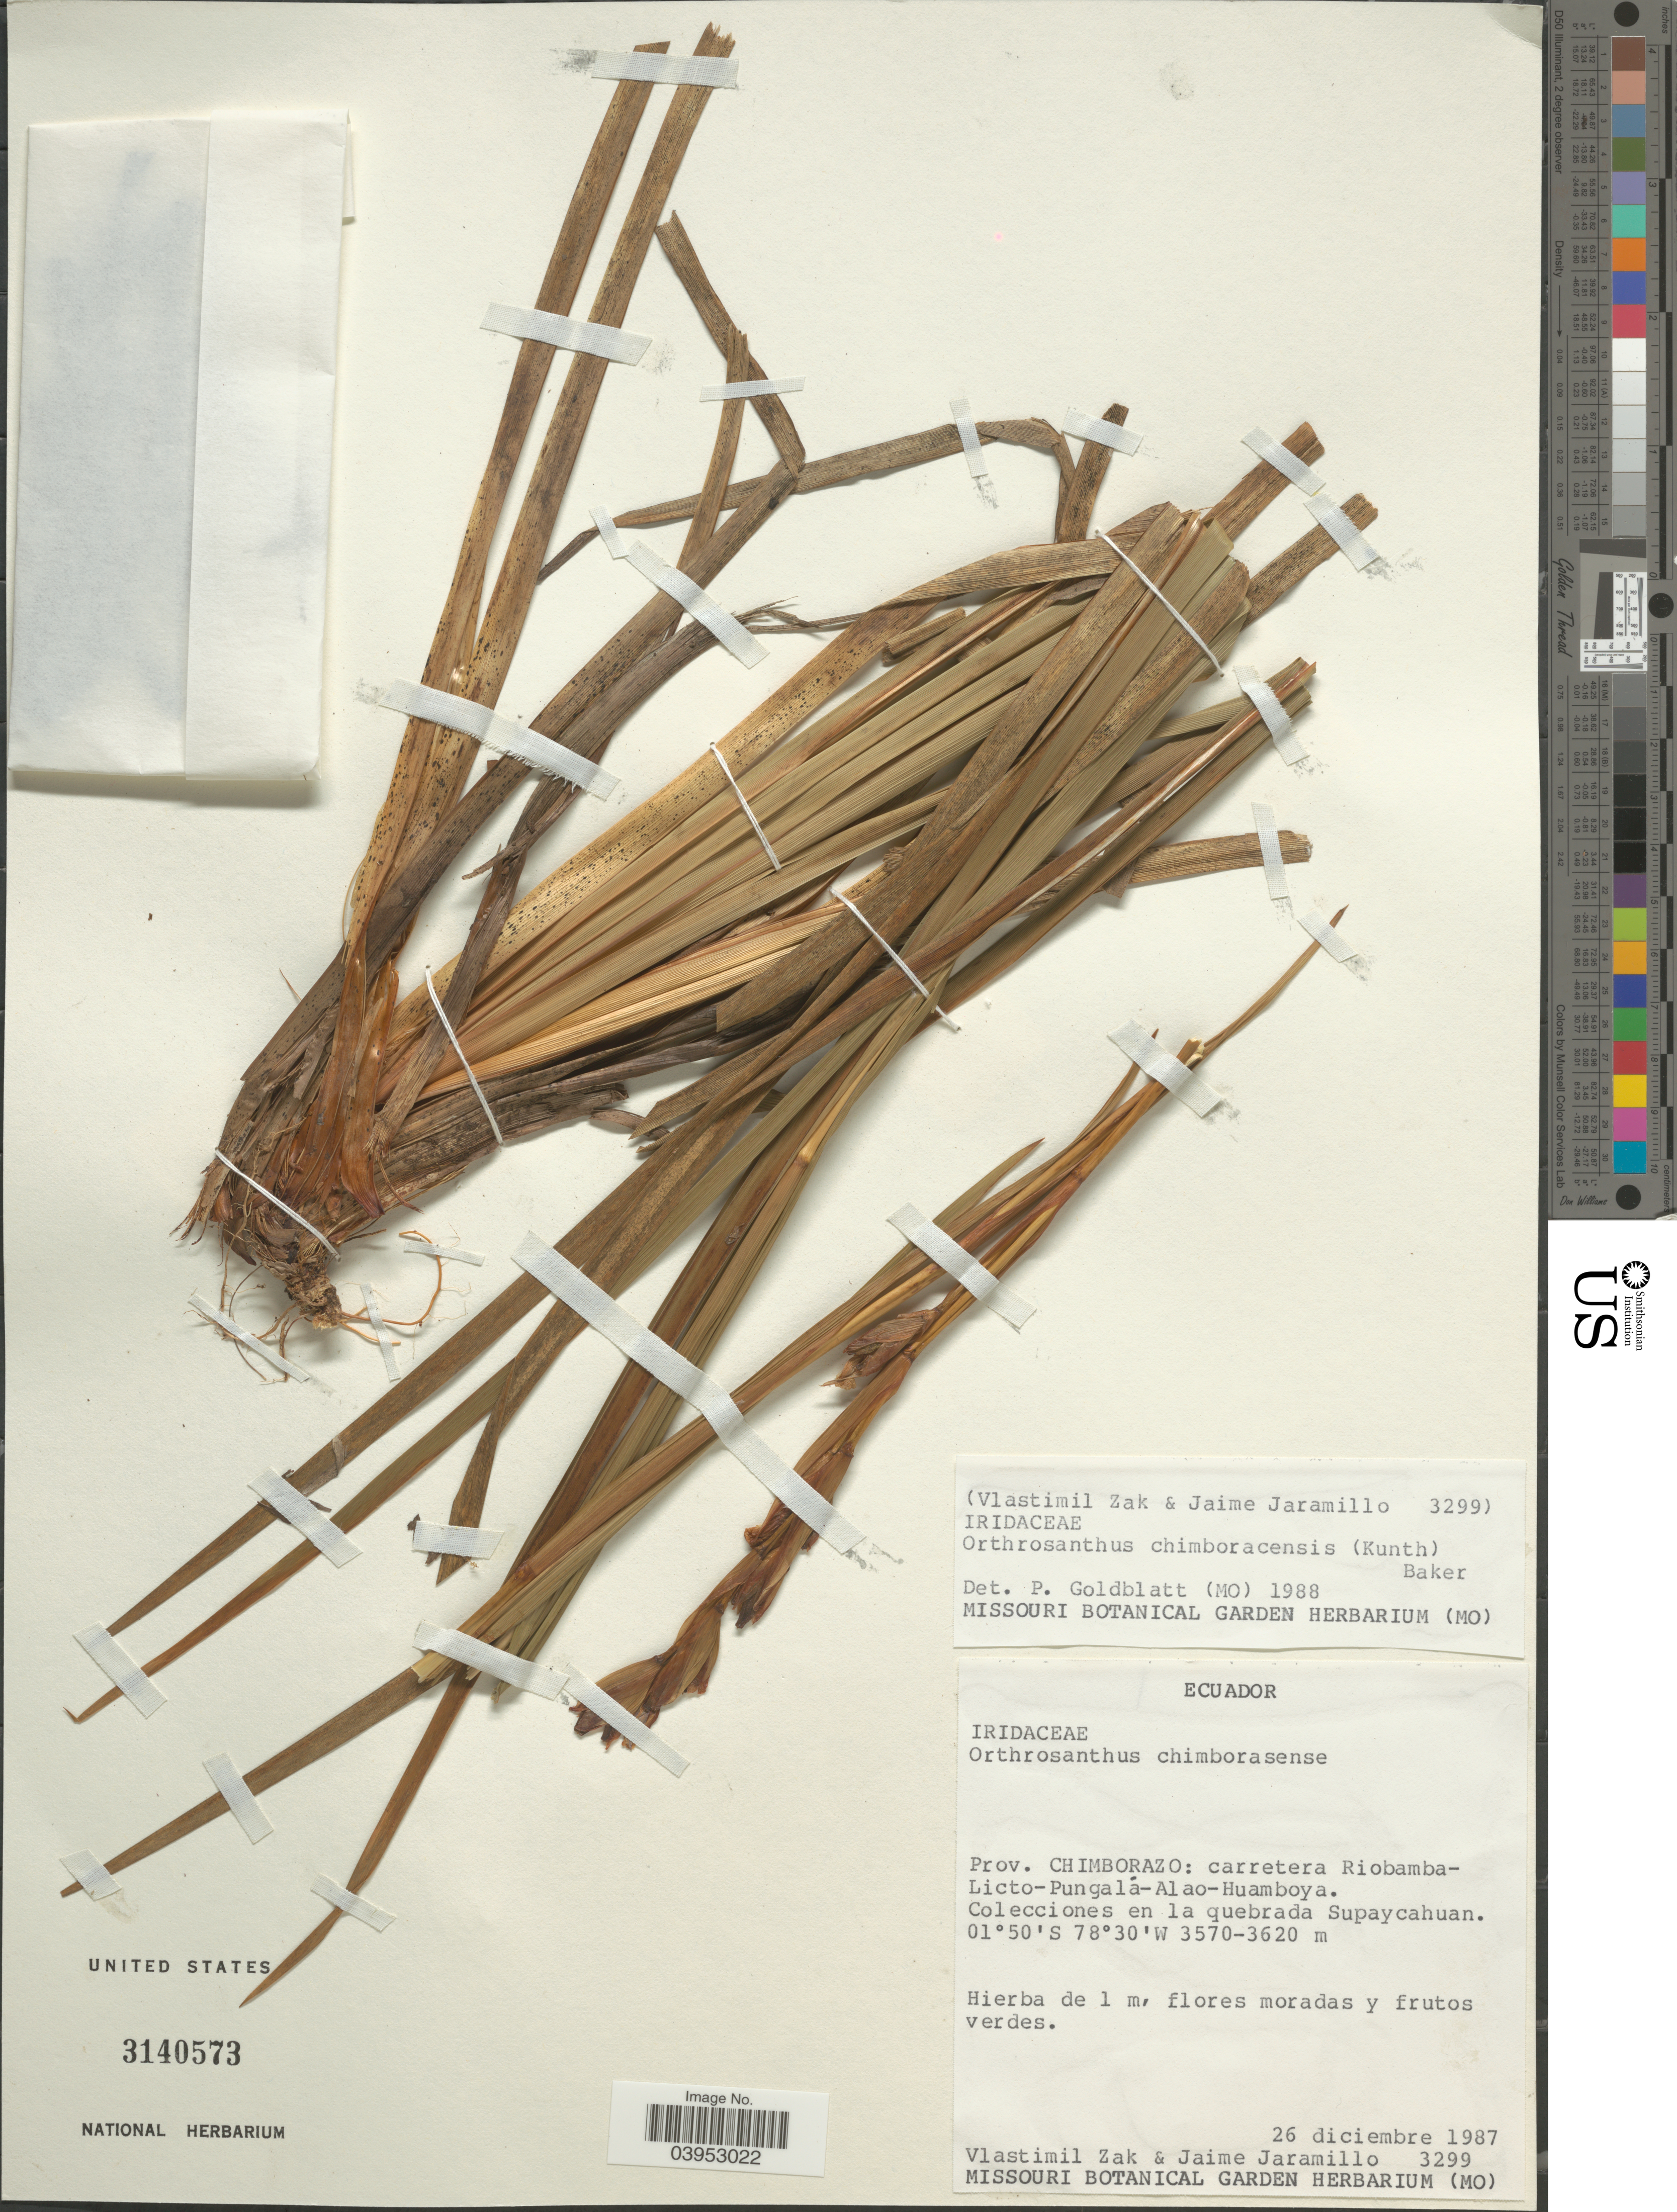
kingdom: Plantae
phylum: Tracheophyta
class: Liliopsida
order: Asparagales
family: Iridaceae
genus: Orthrosanthus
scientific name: Orthrosanthus chimboracensis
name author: (Kunth) Baker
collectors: V. Zak & J. Jaramillo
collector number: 3299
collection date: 1987-12-26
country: Ecuador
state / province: Chimborazo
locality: Carretera Riobamba-Licto-Pungalá-Alao-Huamboya. En la quebrada Supaycahuan.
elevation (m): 3570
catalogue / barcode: US 3140573